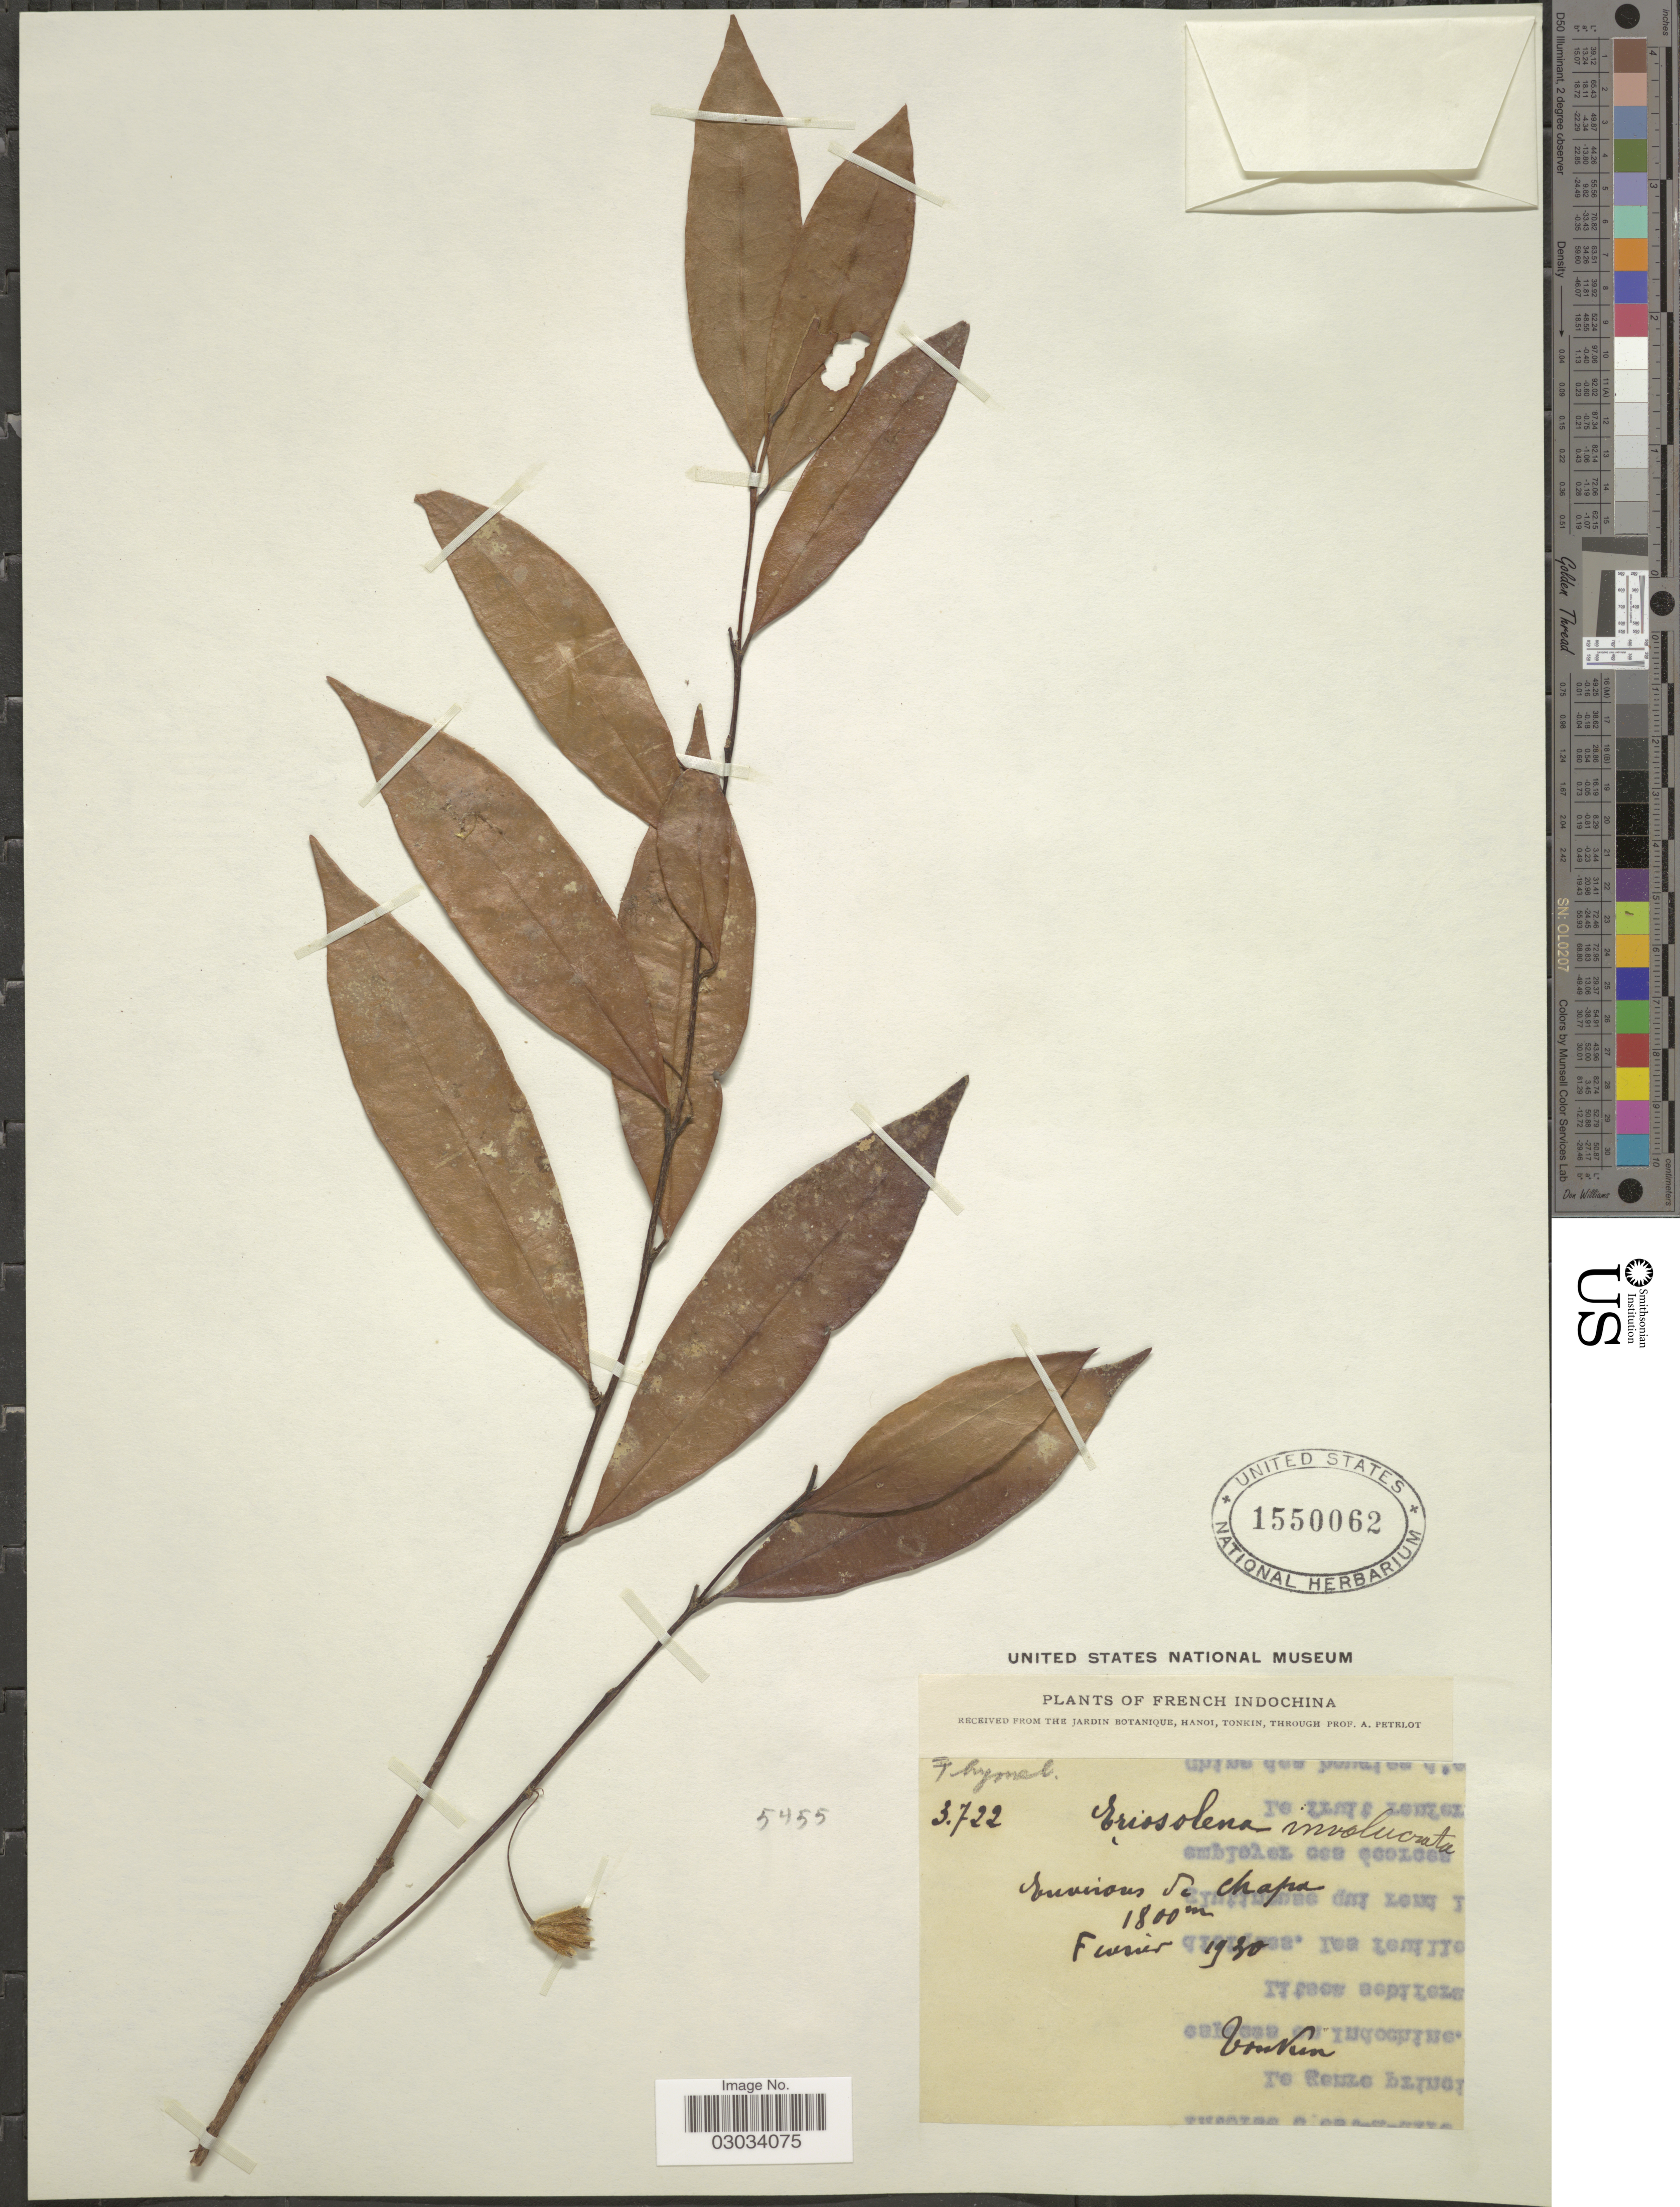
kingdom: Plantae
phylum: Tracheophyta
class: Magnoliopsida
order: Malvales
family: Thymelaeaceae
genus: Eriosolena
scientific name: Eriosolena involucrata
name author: (Wall.) Tiegh.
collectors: A. Petelot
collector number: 3722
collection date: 1930-02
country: Vietnam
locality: French IndoChina. Tonkin. Environs de Chapa.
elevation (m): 1800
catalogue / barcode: US 1550062